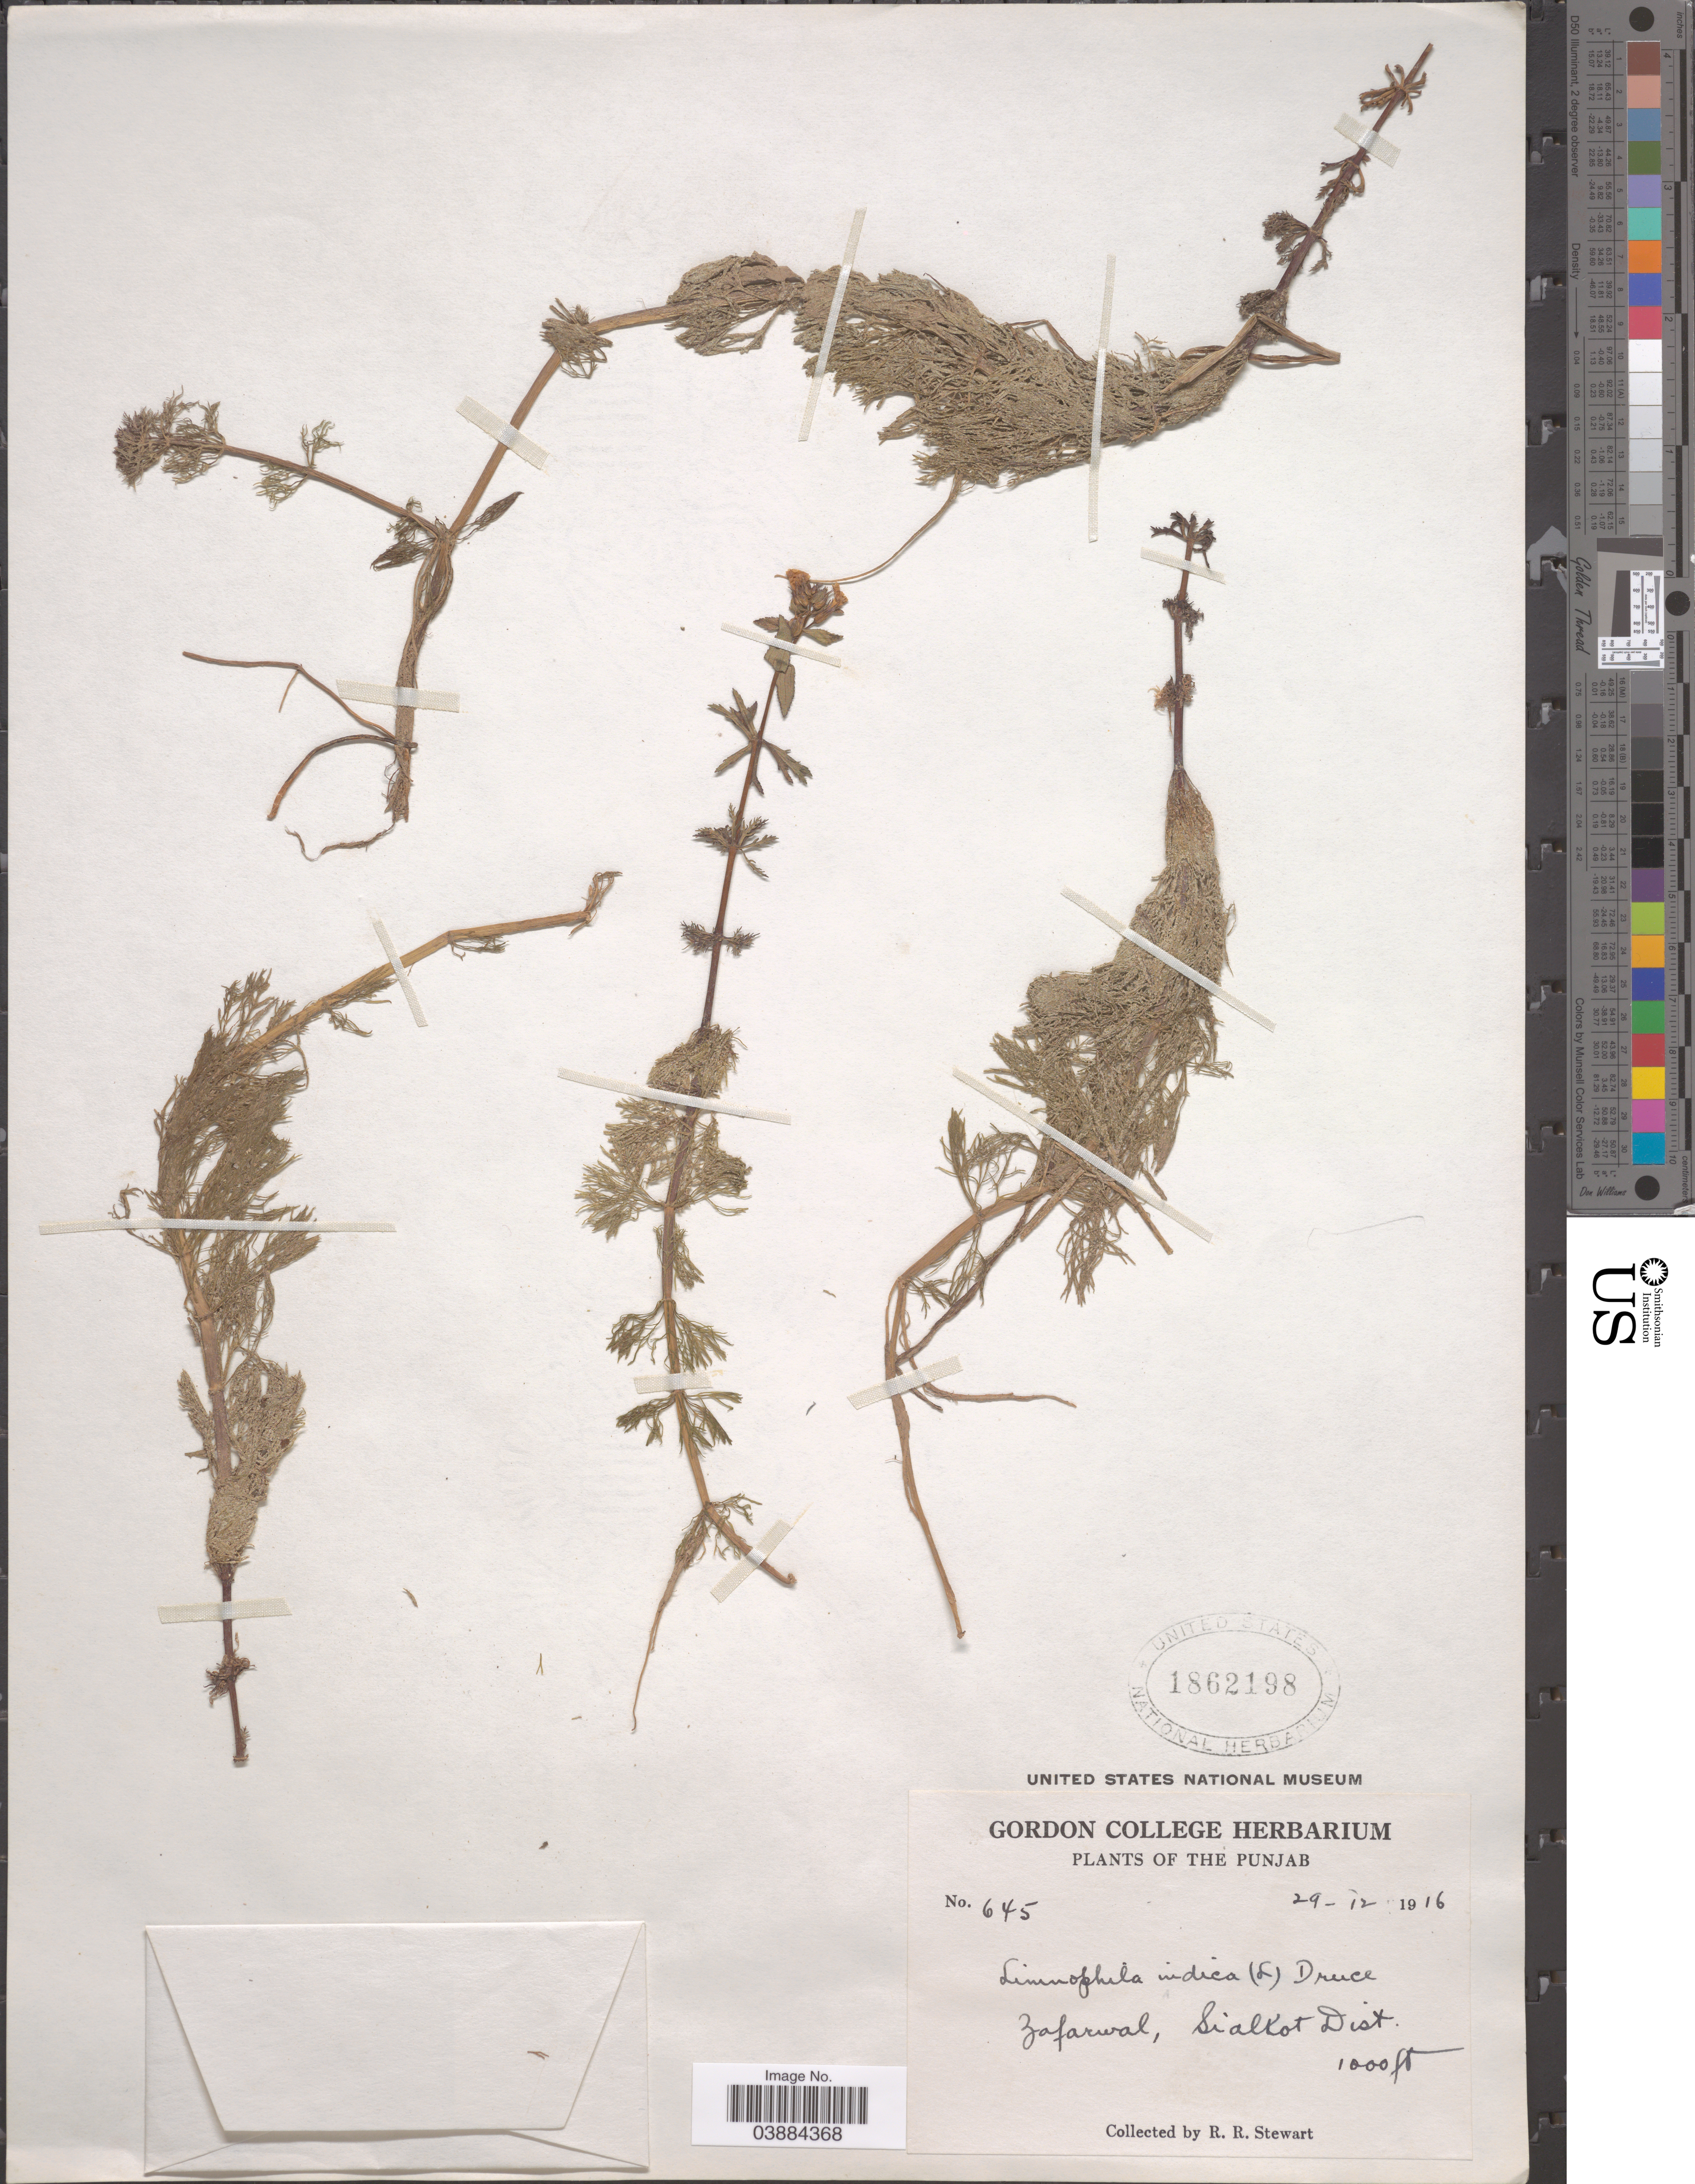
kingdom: Plantae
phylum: Tracheophyta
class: Magnoliopsida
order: Lamiales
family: Plantaginaceae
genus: Limnophila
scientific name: Limnophila indica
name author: (L.) Druce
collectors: R. Stewart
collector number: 645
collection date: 1916-12-29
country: Pakistan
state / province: Punjab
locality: Zafarwal, Sialkot Dist.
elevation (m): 305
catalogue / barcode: US 1862198